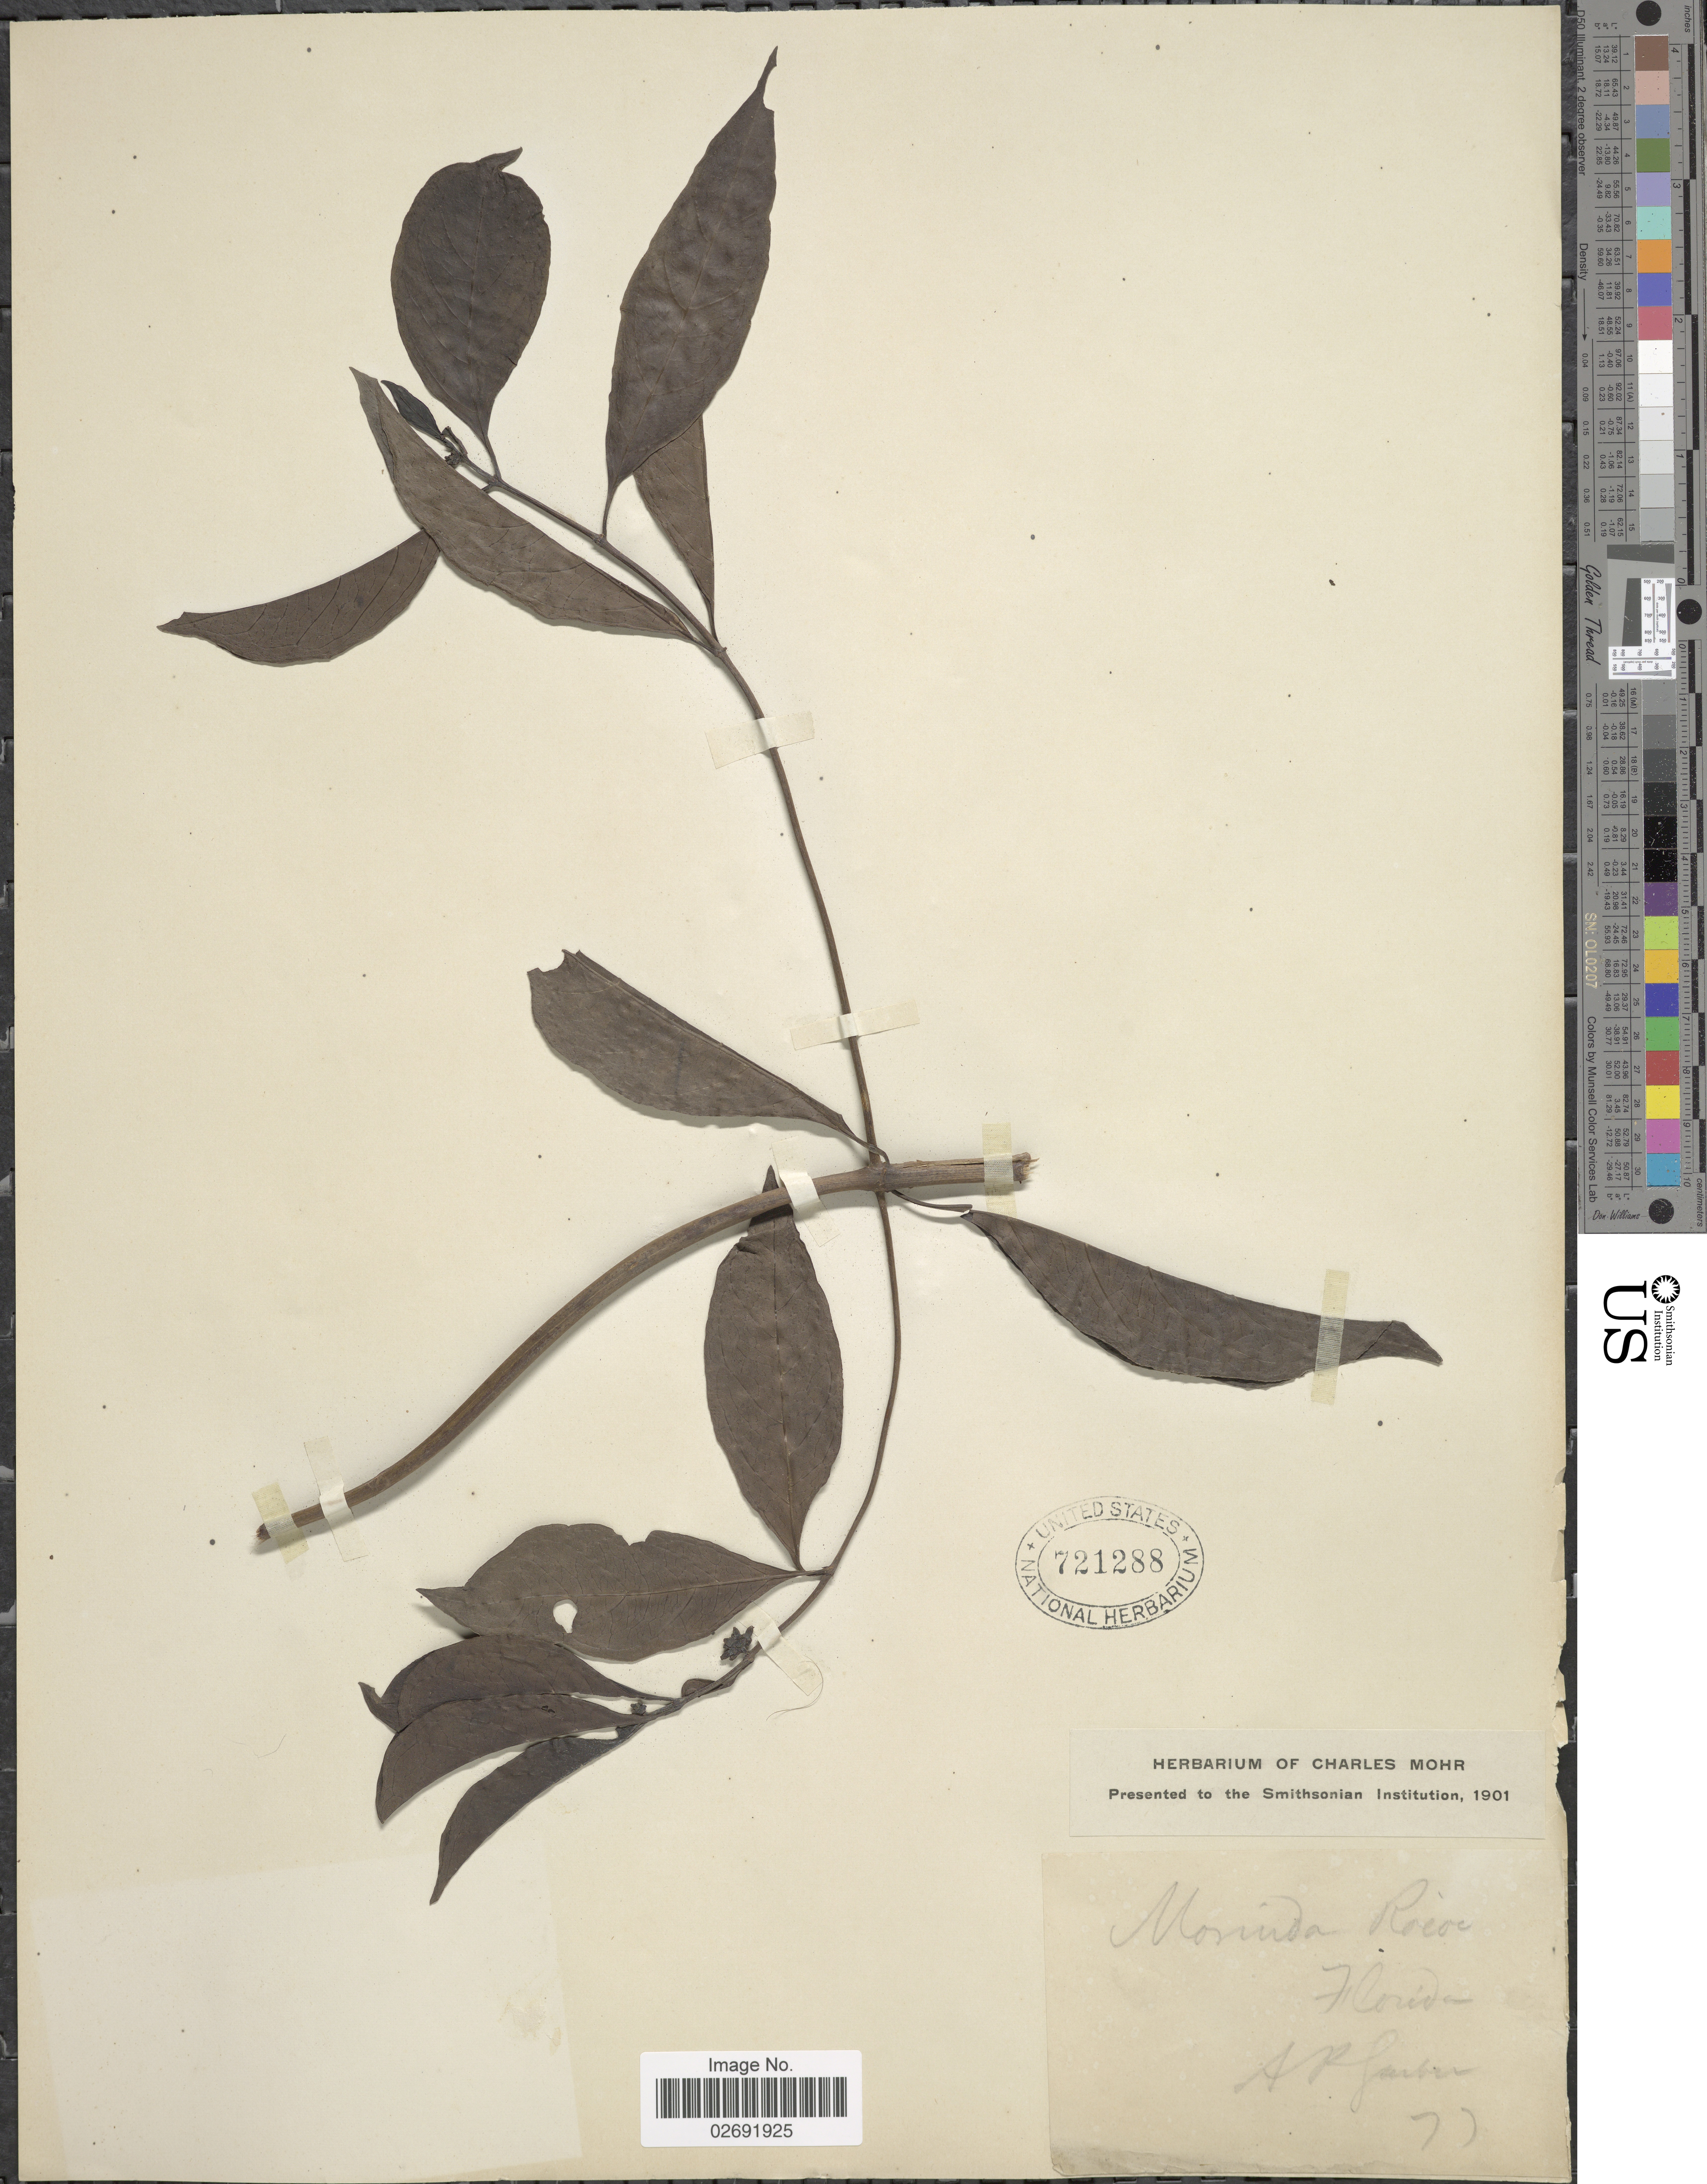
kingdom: Plantae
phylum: Tracheophyta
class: Magnoliopsida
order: Gentianales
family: Rubiaceae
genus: Morinda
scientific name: Morinda royoc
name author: L.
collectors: A. P. Garber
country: United States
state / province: Florida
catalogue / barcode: US 721288